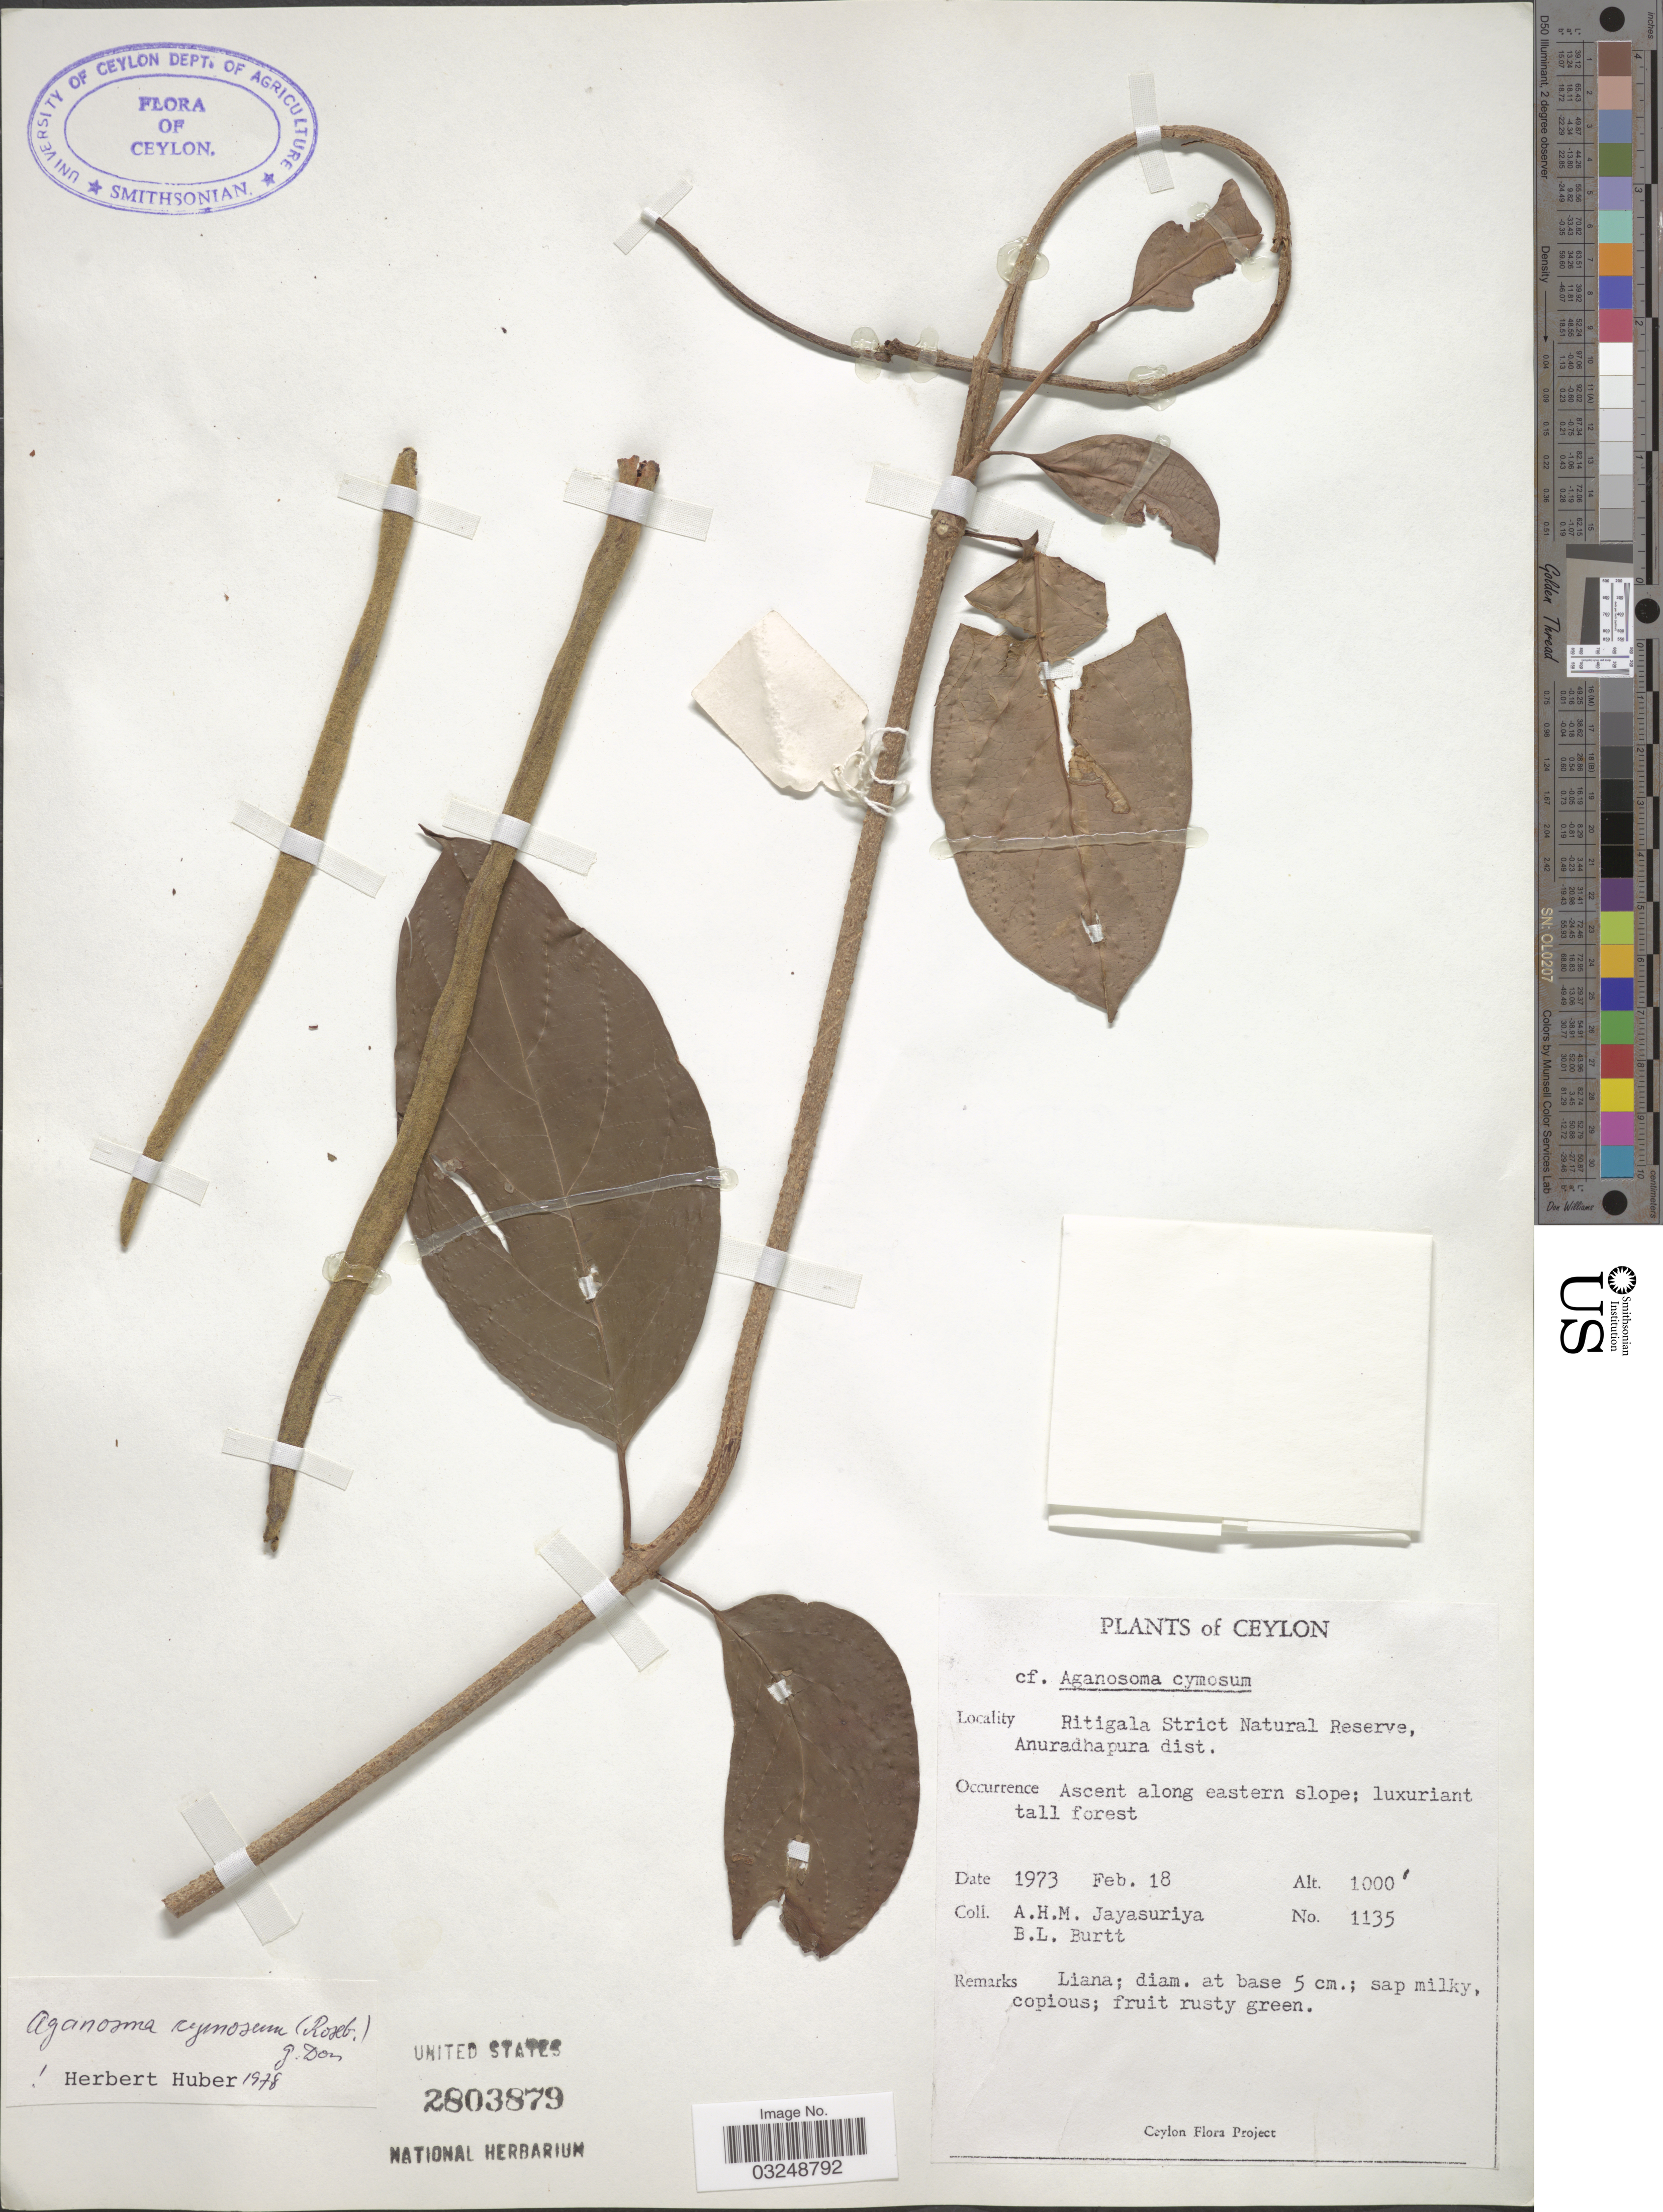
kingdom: Plantae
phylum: Tracheophyta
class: Magnoliopsida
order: Gentianales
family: Apocynaceae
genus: Aganosma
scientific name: Aganosma cymosa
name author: (Roxb.) G. Don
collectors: A. H. Jayasuriya & B. L. Burtt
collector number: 1135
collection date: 1973-02-18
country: Sri Lanka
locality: Ceylon, Ritigala Strict Natural Reserve, Anuradhapura dist., Ascent along eastern slope.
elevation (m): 305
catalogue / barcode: US 2803879